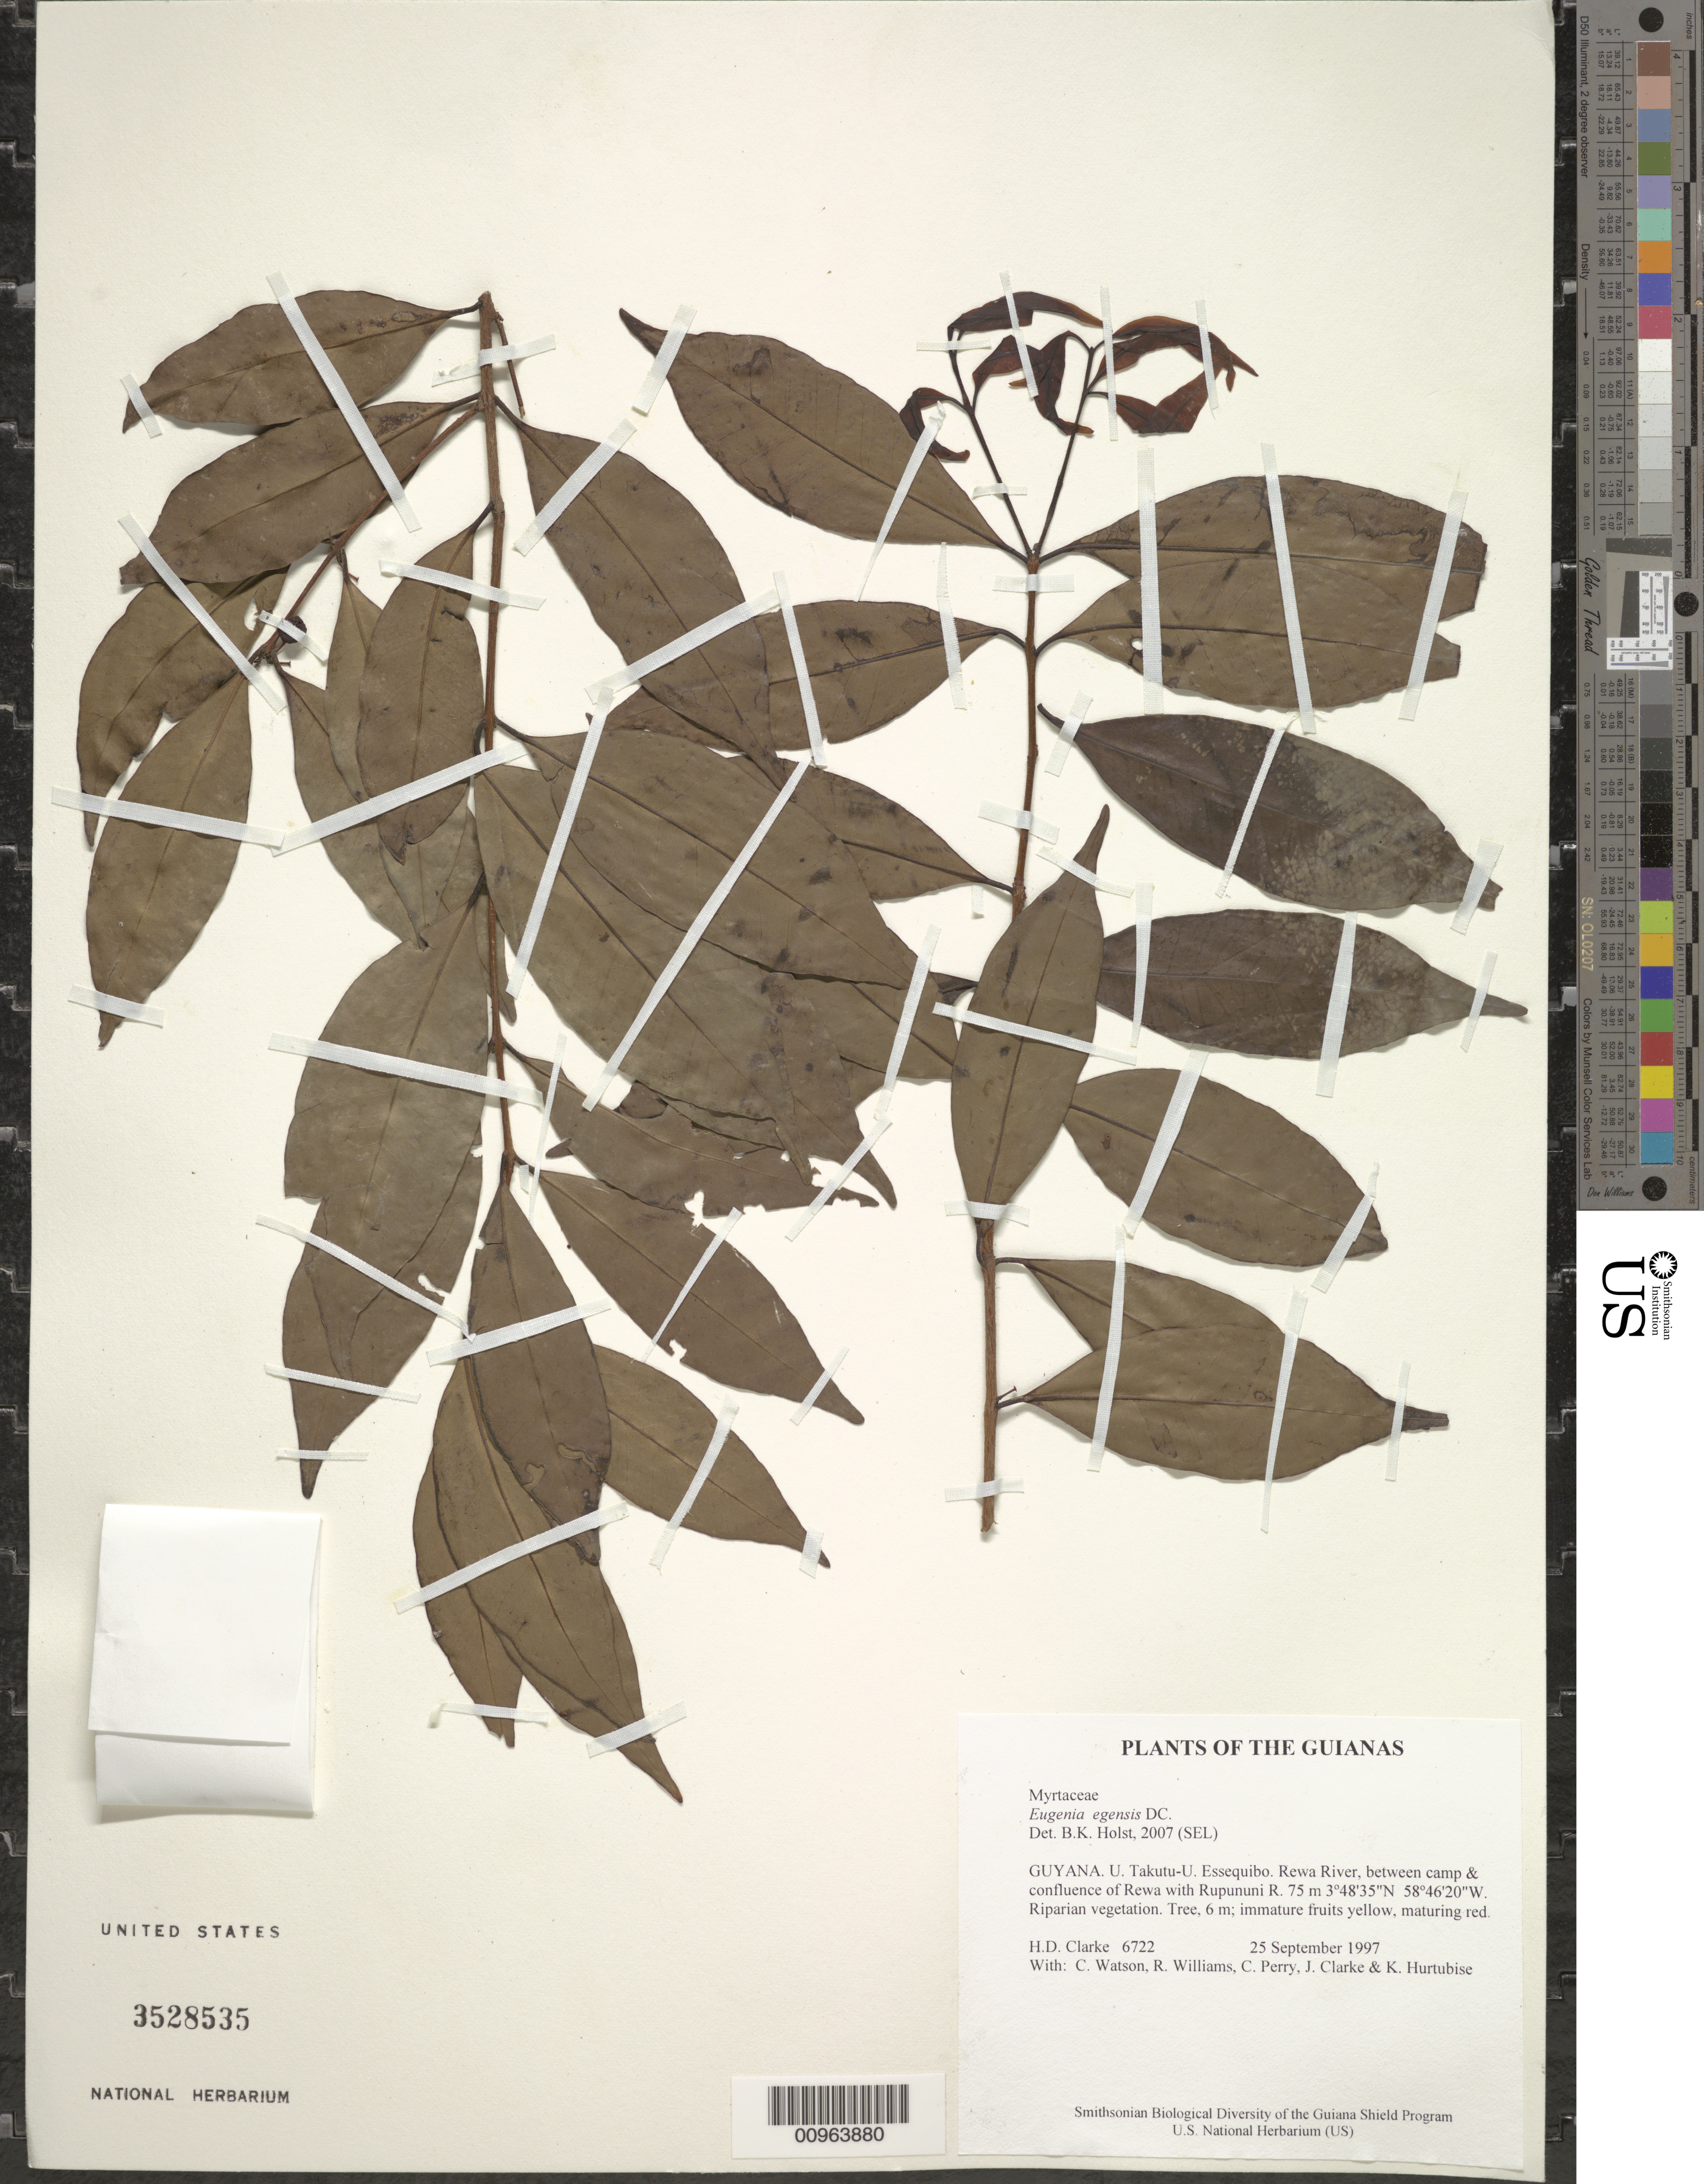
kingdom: Plantae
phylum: Tracheophyta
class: Magnoliopsida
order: Myrtales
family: Myrtaceae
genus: Eugenia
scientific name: Eugenia egensis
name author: DC.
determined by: Holst, Bruce K.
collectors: H. D. Clarke, C. Watson, R. Williams, C. Perry, J. Clarke & K. Hurtubise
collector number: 6722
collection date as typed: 25 September 1997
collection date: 1997-09-25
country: Guyana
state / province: U. Takutu-U. Essequibo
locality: Rewa River, between camp & confluence of Rewa with Rupununi R.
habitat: Riparian vegetation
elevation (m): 75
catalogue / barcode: US 3528535